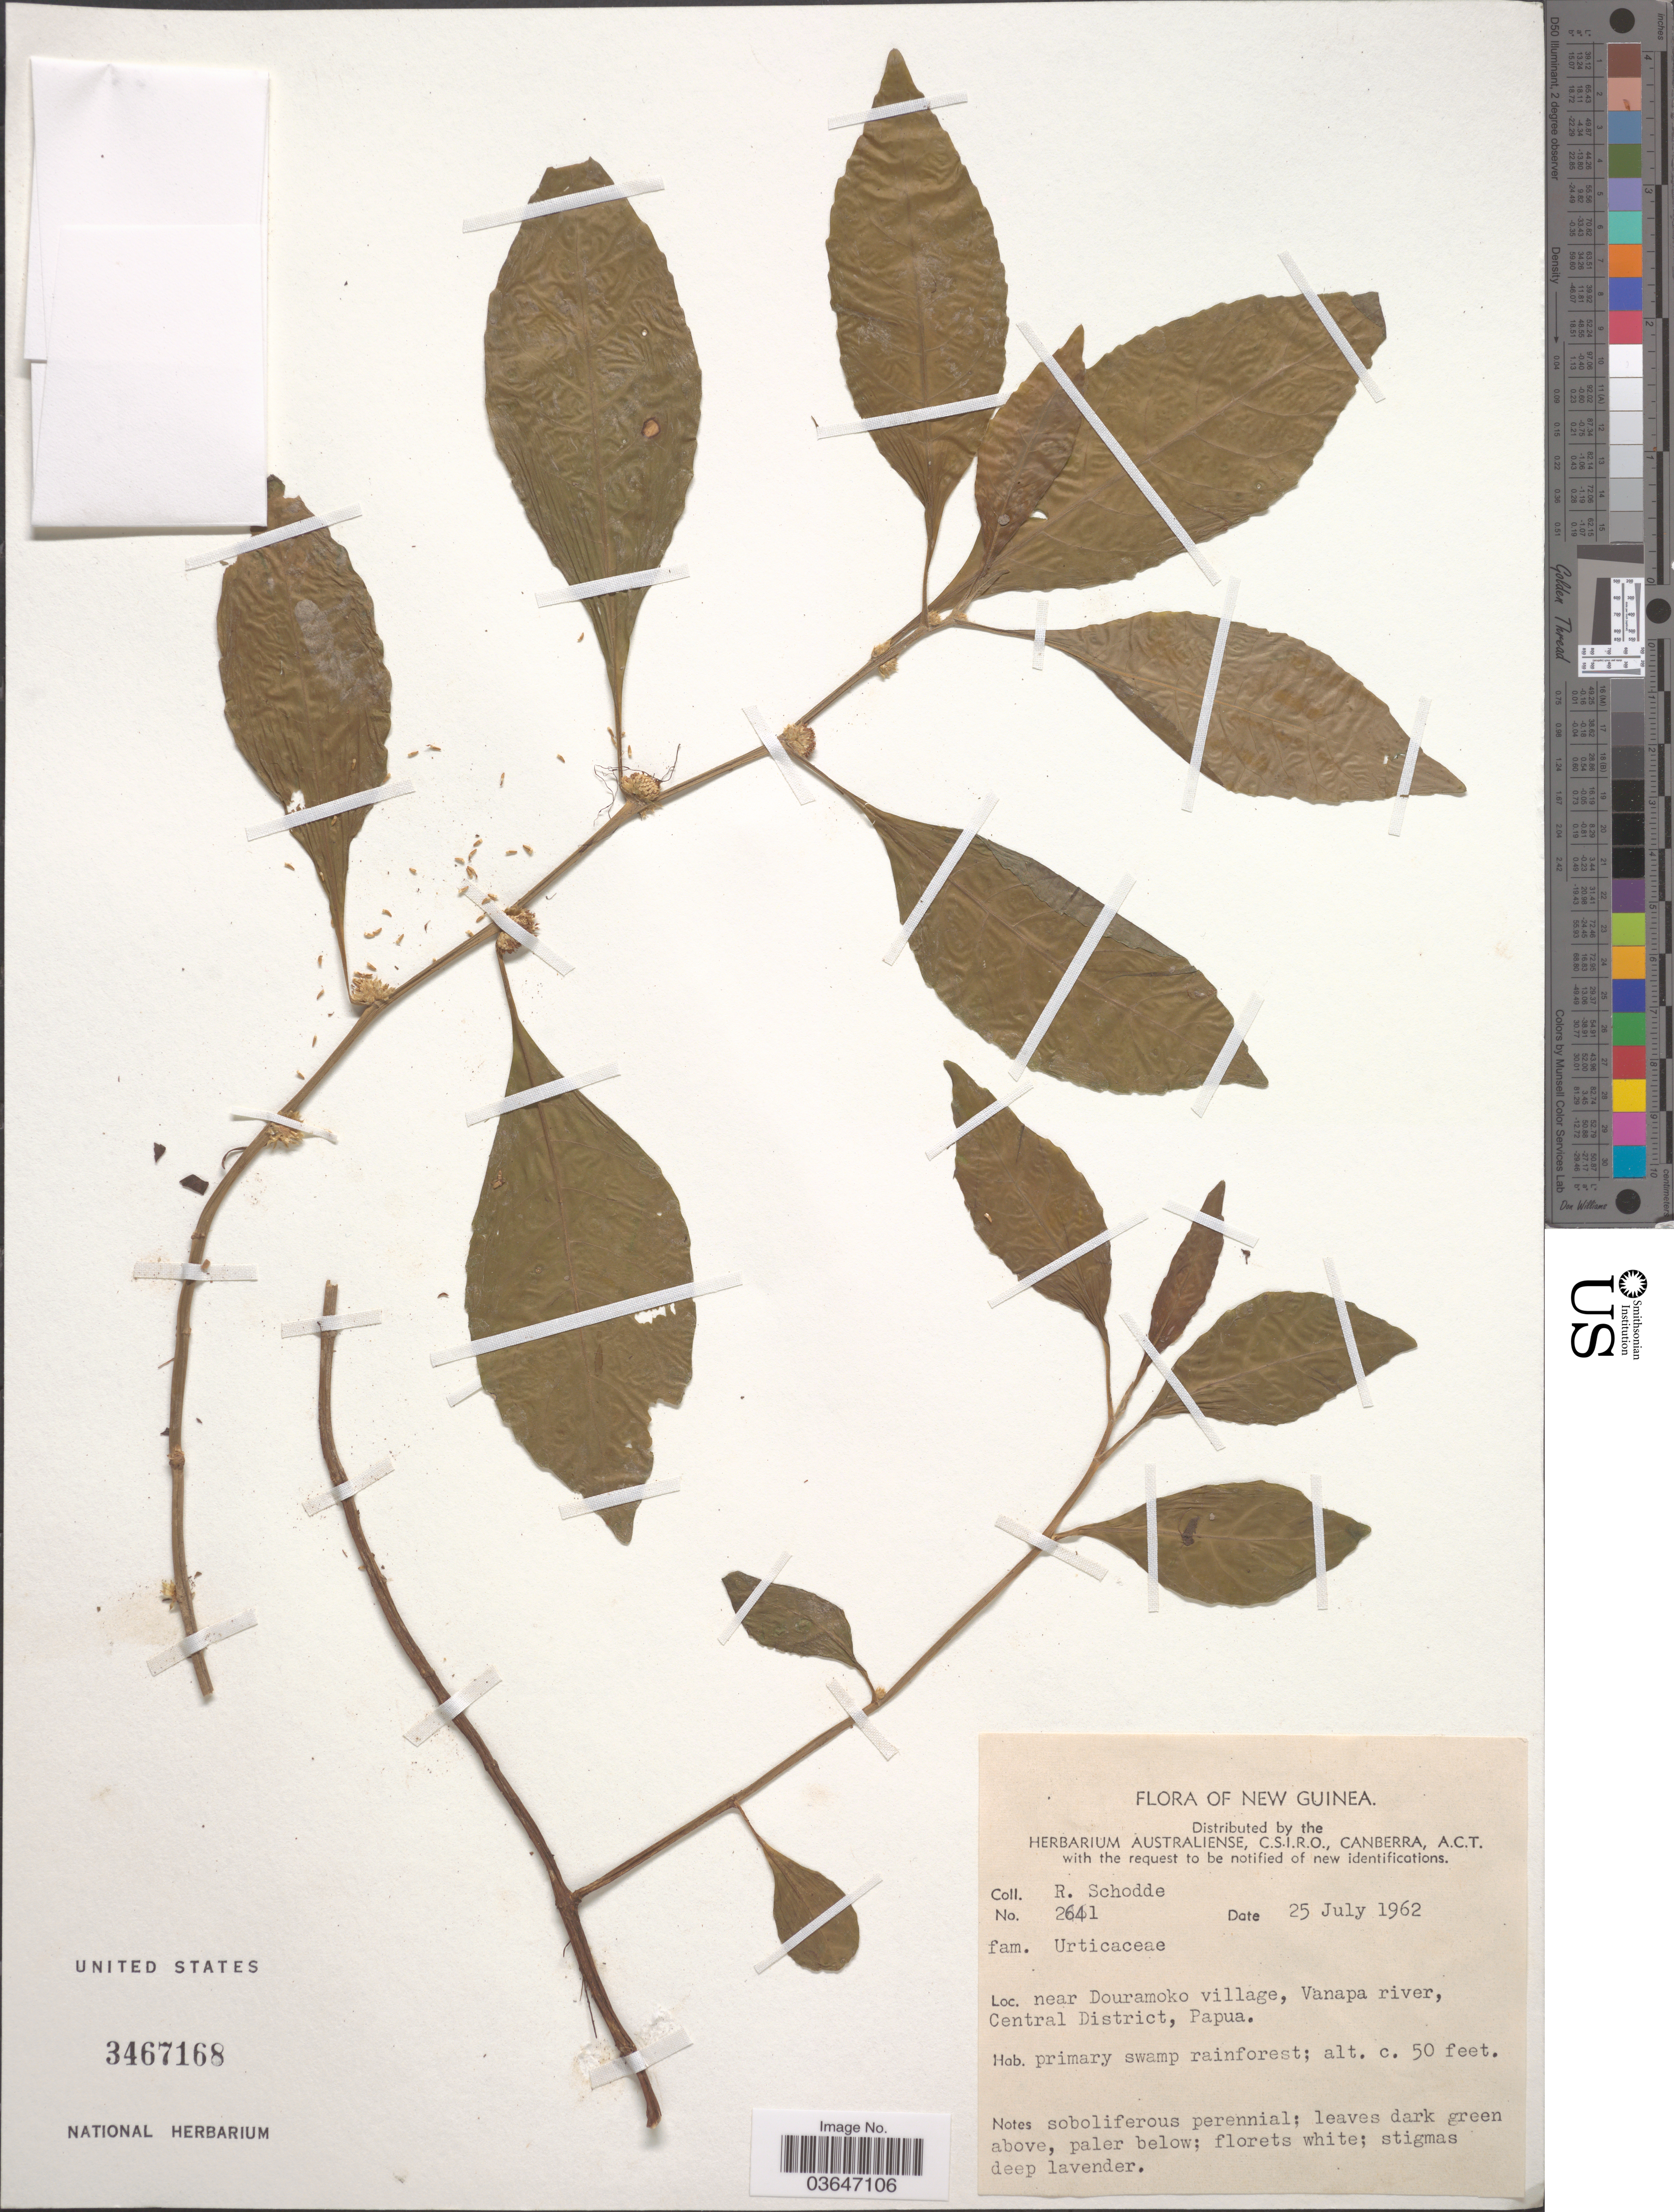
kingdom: Plantae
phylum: Tracheophyta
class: Magnoliopsida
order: Proteales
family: Proteaceae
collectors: R. Schodde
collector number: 2641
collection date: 1962-07-25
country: Papua New Guinea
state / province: Central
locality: New Guinea. Near Douramoko village, Vanapa river, Central District, Papua.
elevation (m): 15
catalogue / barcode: US 3467168